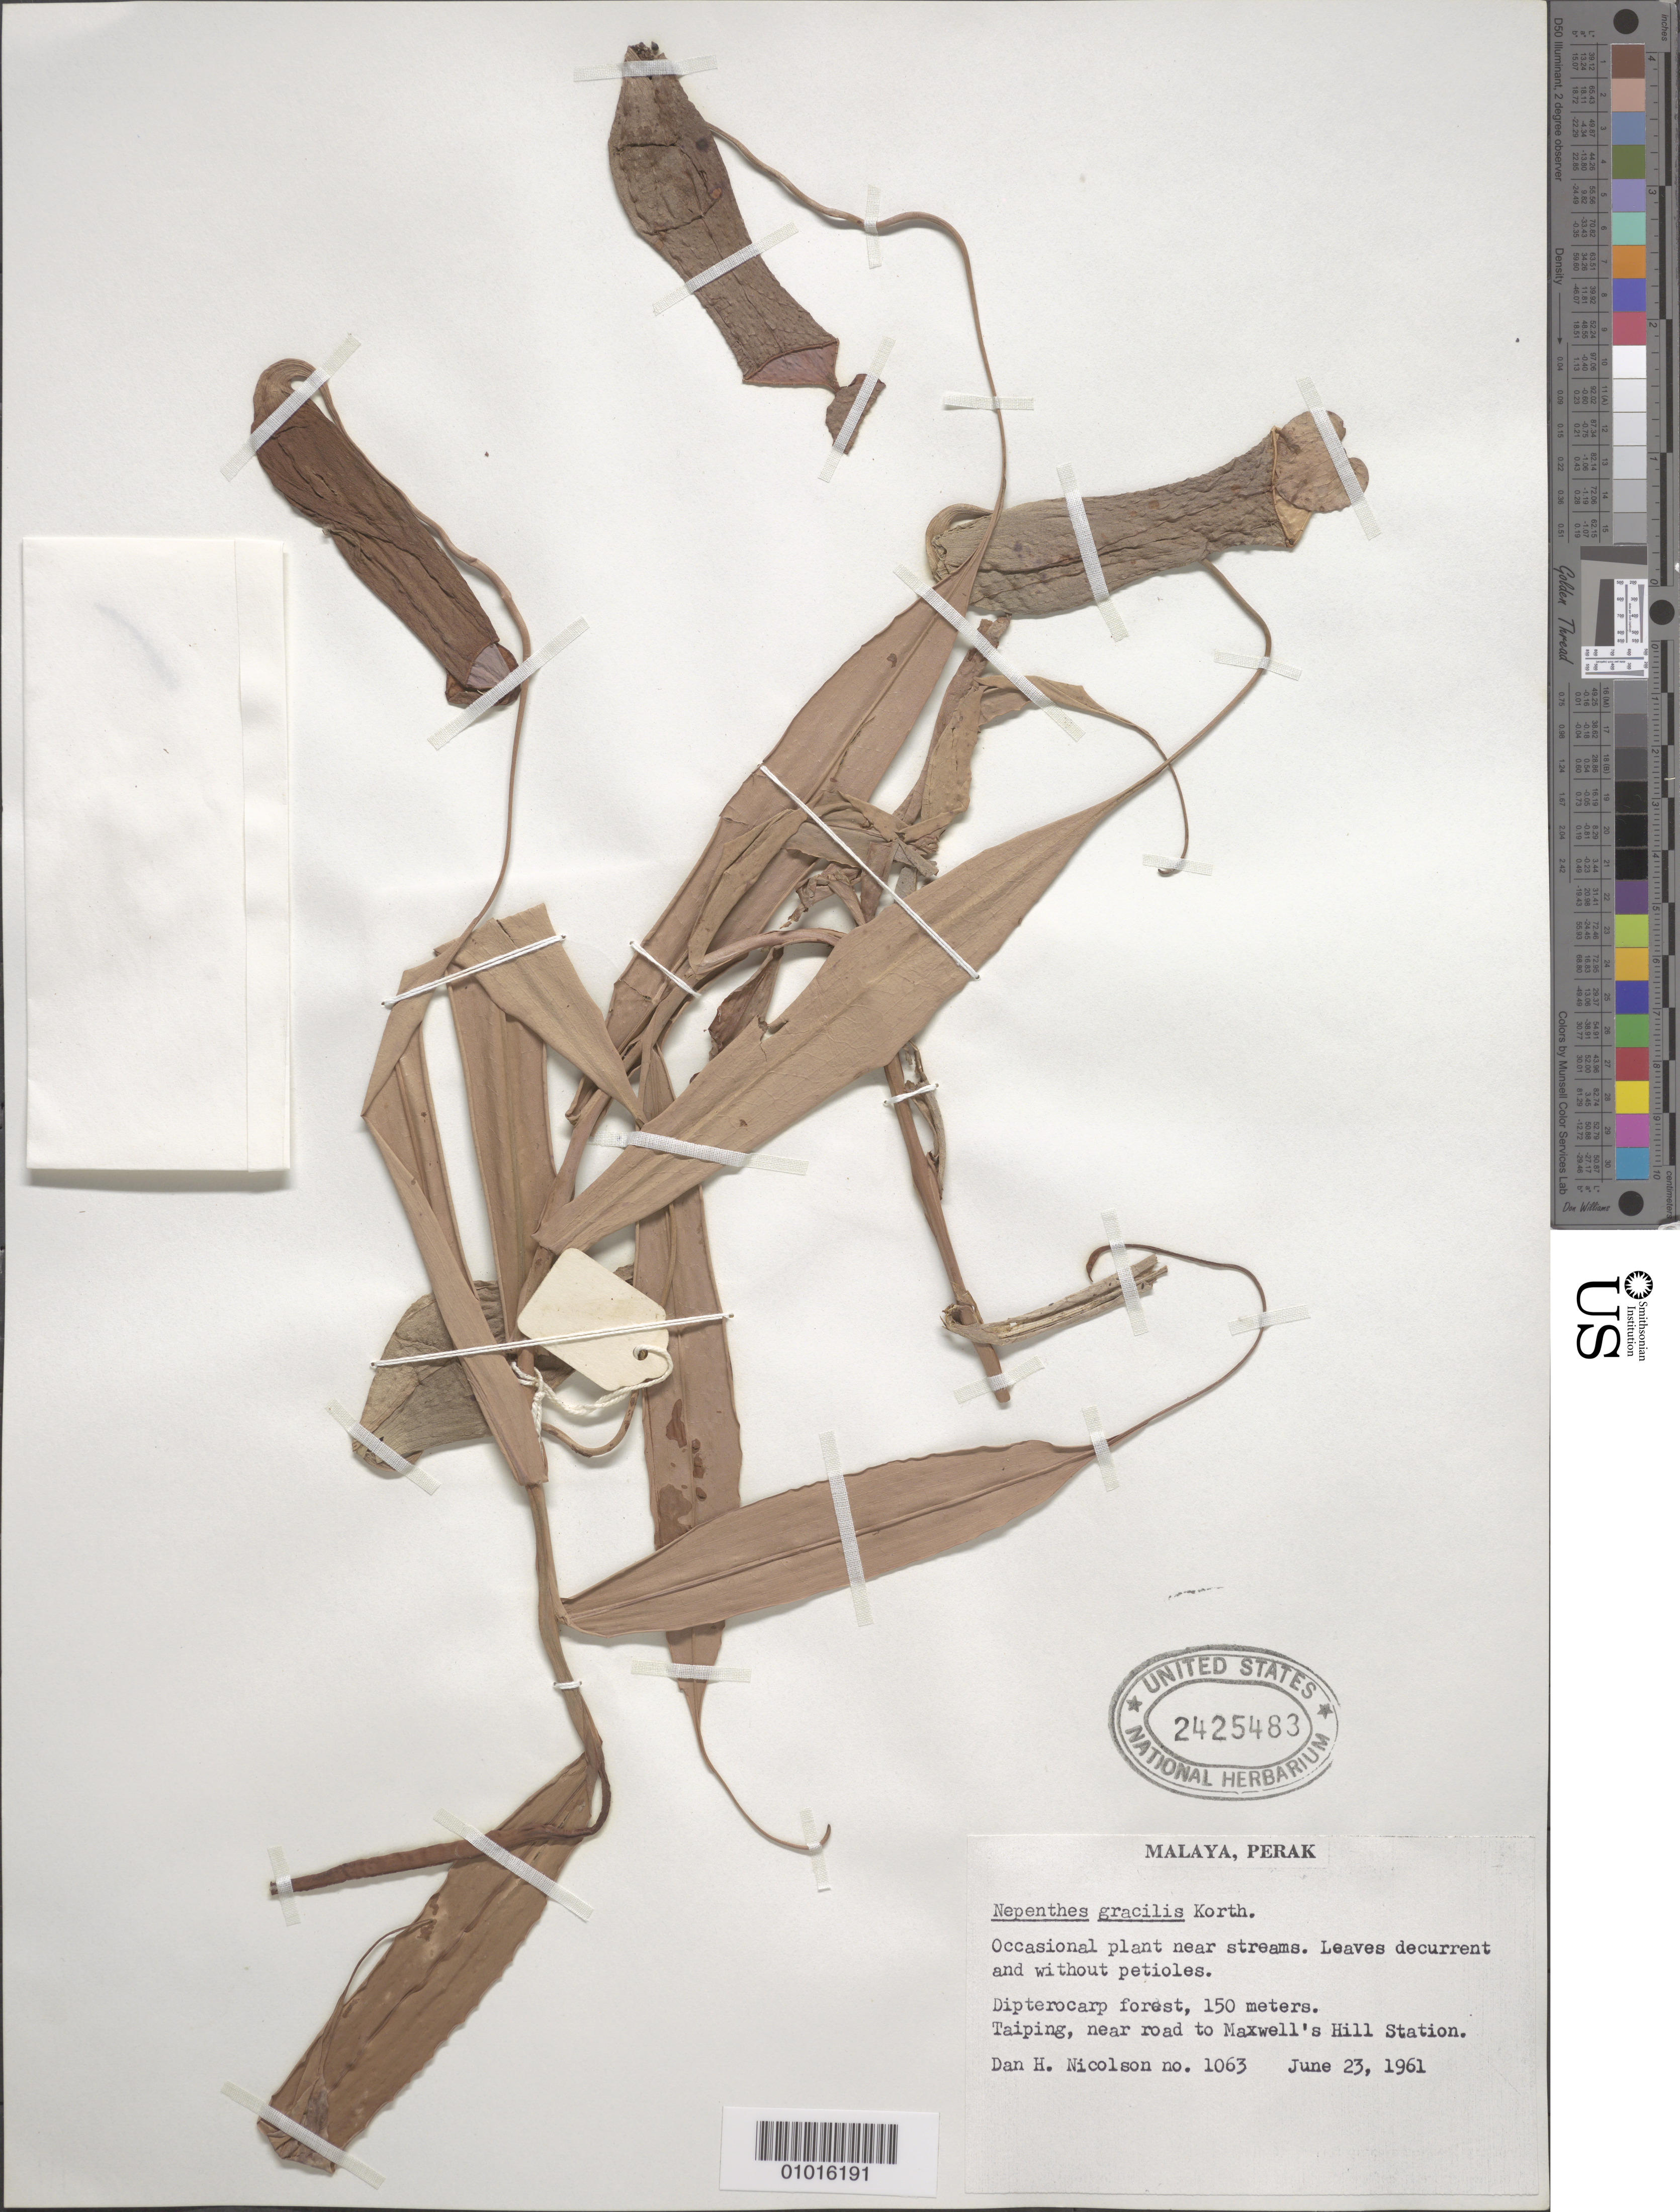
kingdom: Plantae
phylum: Tracheophyta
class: Magnoliopsida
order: Caryophyllales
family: Nepenthaceae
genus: Nepenthes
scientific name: Nepenthes gracilis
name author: Korth.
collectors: D. H. Nicolson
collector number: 1063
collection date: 1961-06-23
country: Malaysia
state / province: Perak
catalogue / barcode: US 2425483